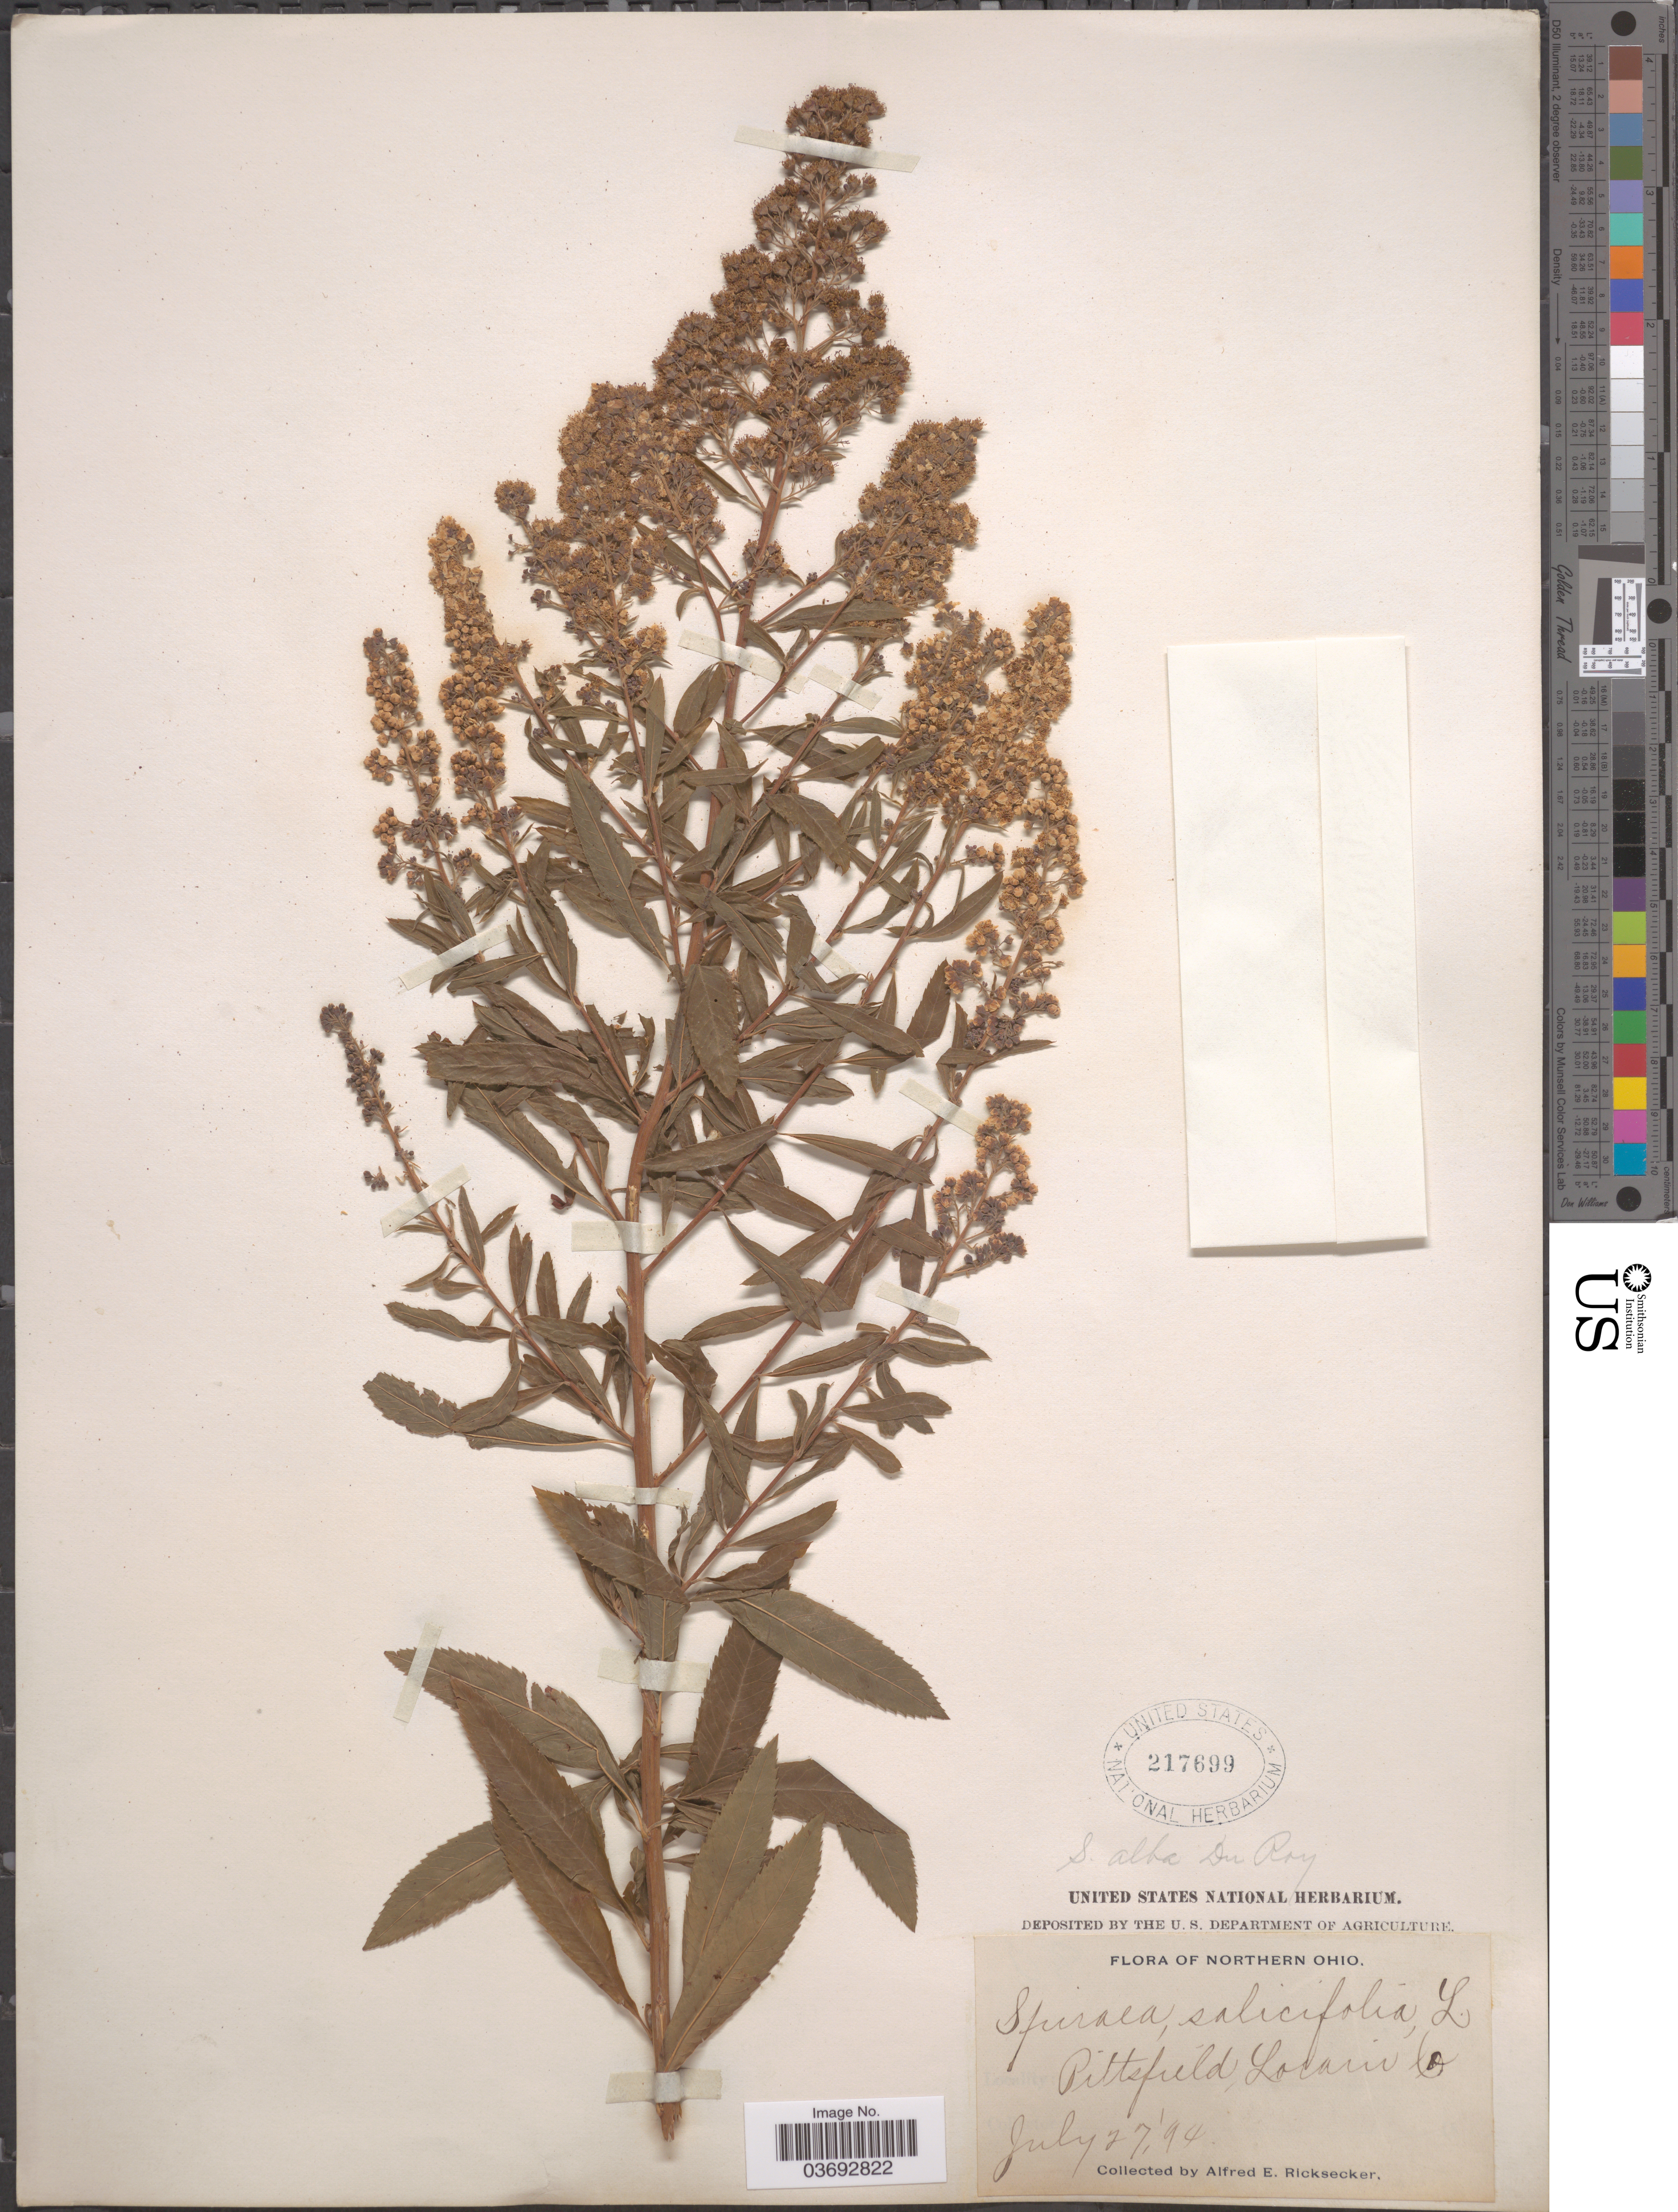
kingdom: Plantae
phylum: Tracheophyta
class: Magnoliopsida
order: Rosales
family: Rosaceae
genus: Spiraea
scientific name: Spiraea salicifolia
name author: L.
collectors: A. E. Ricksecker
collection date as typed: Transcribed d/m/y: 27/7/94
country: United States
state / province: Ohio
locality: Northern Ohio. Pittsfield, Lorain Co.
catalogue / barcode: US 617699